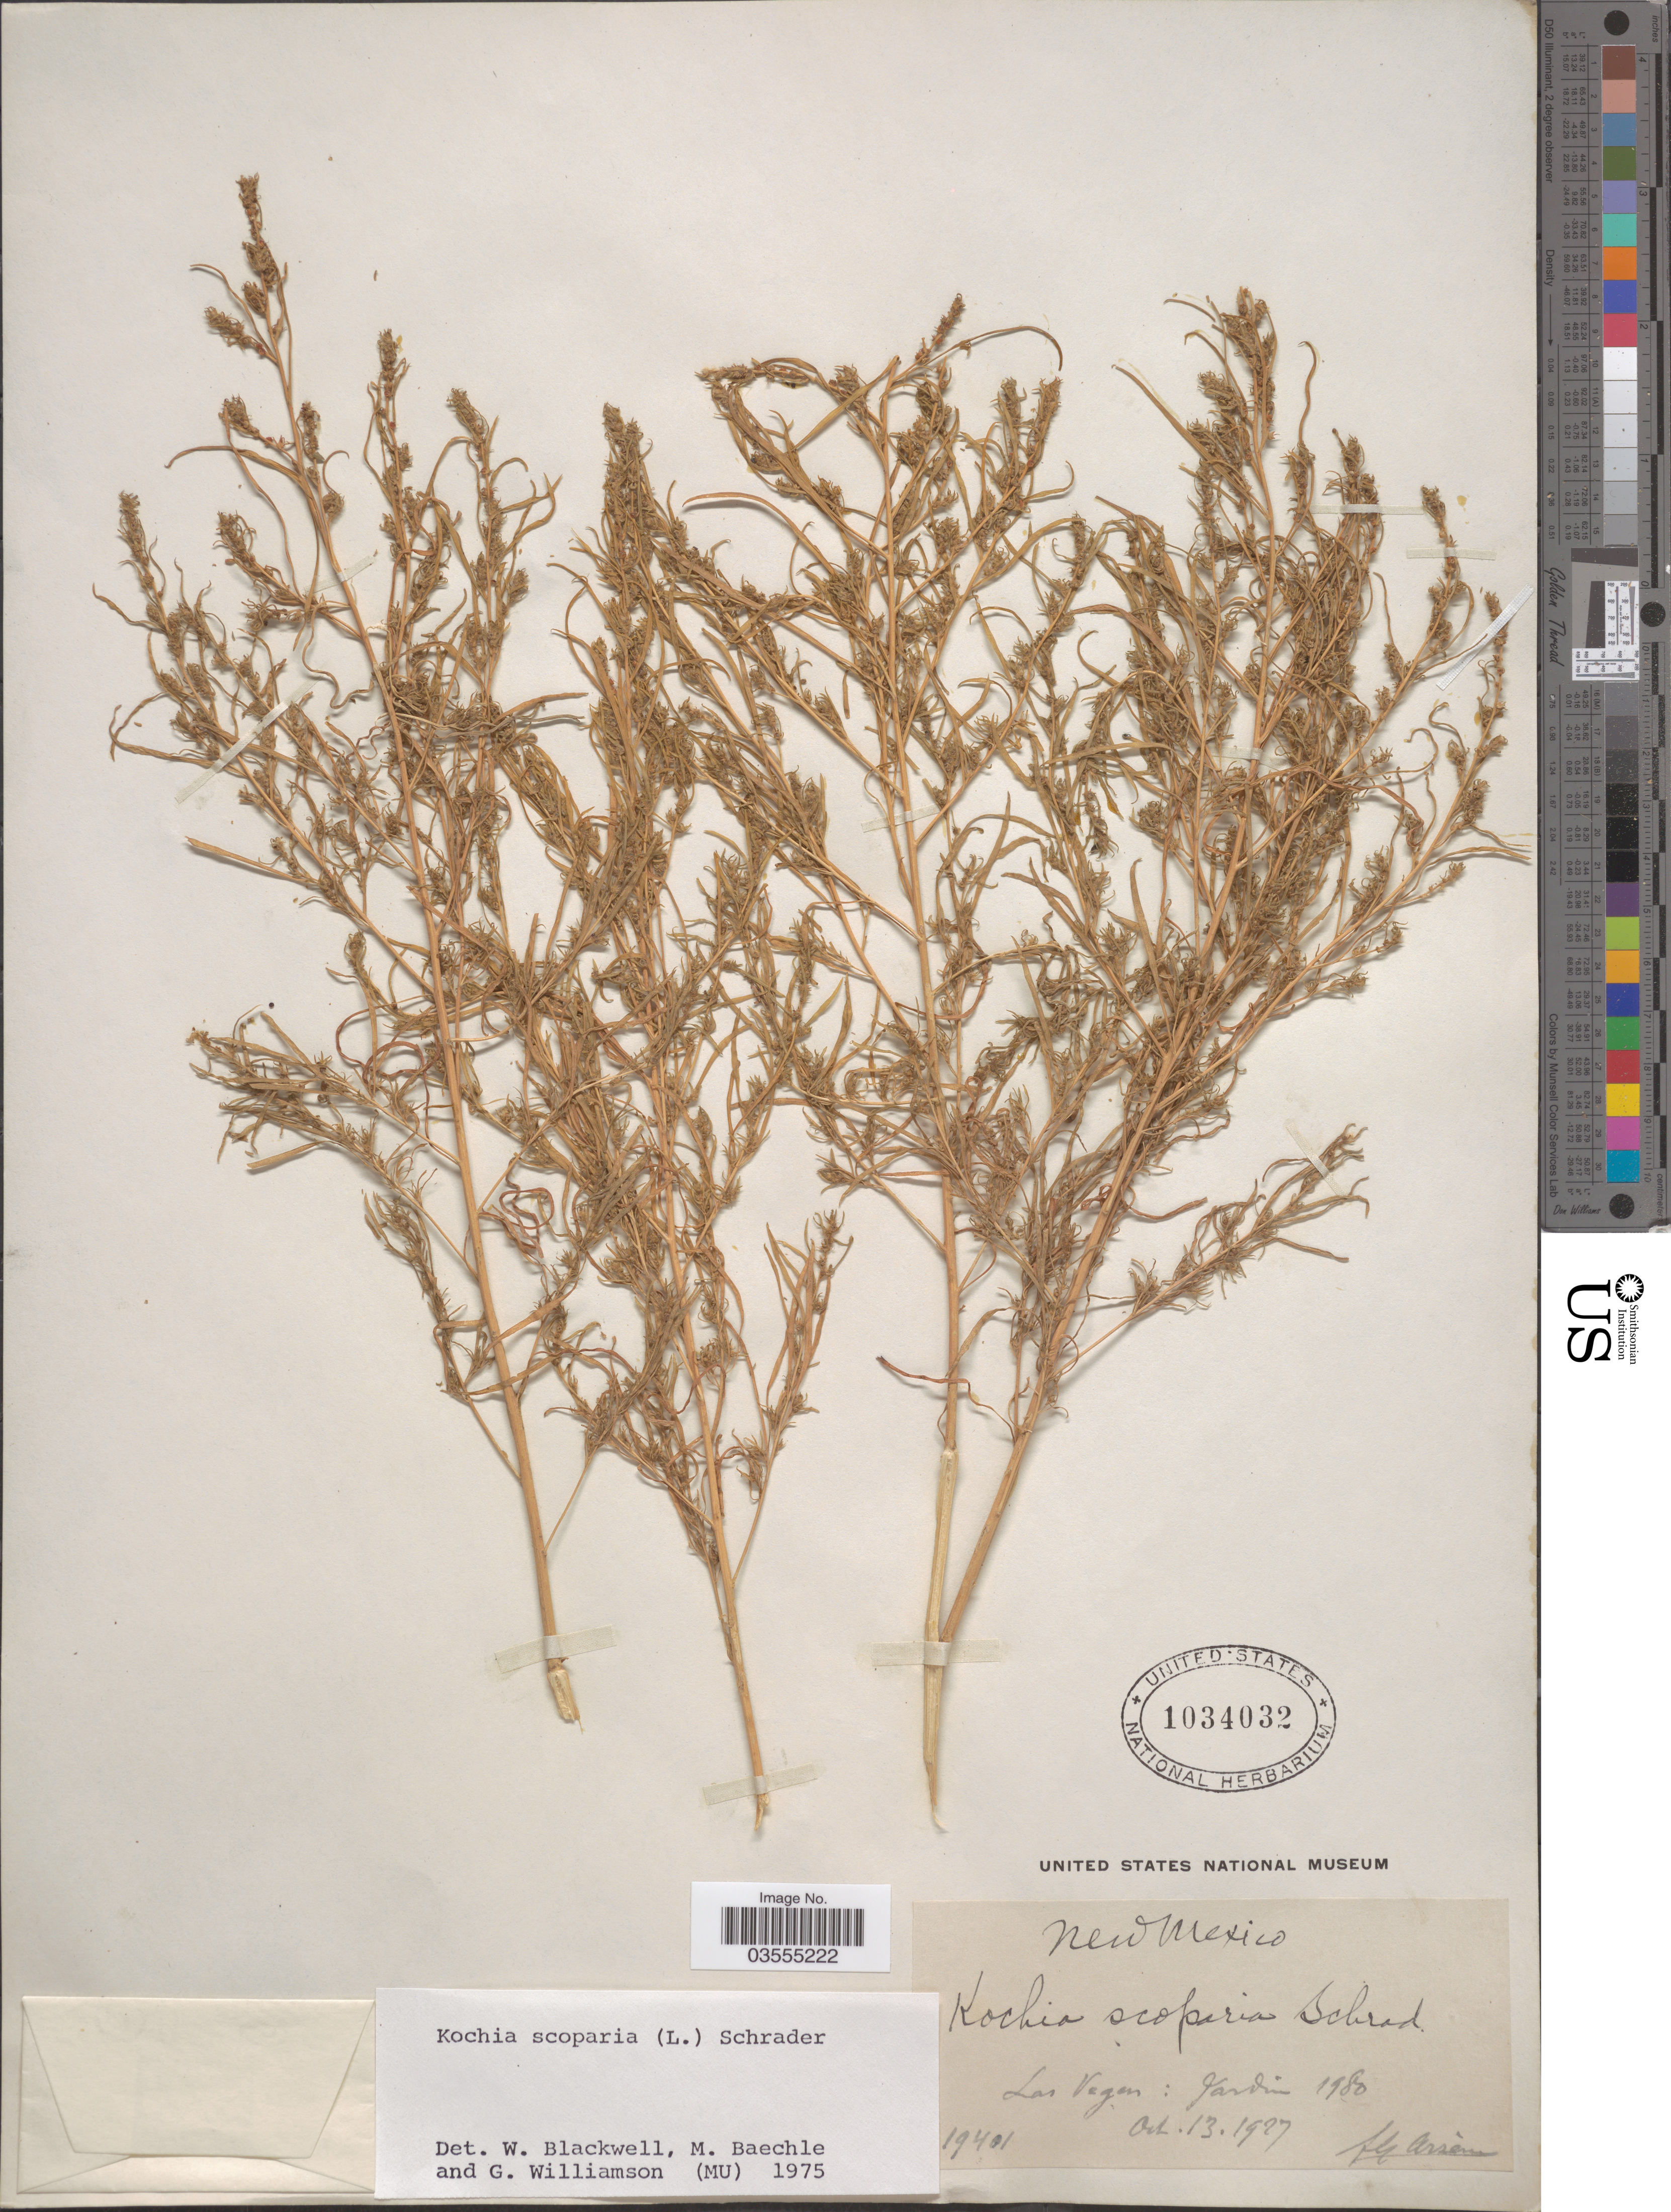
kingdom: Plantae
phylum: Tracheophyta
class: Magnoliopsida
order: Caryophyllales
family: Amaranthaceae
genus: Bassia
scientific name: Bassia scoparia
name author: (L.) Voss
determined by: U.S. National Herbarium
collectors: F. Arsène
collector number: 19401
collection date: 1927-10-13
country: United States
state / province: New Mexico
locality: Las Vegas: Jardin 1980.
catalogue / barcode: US 1034032